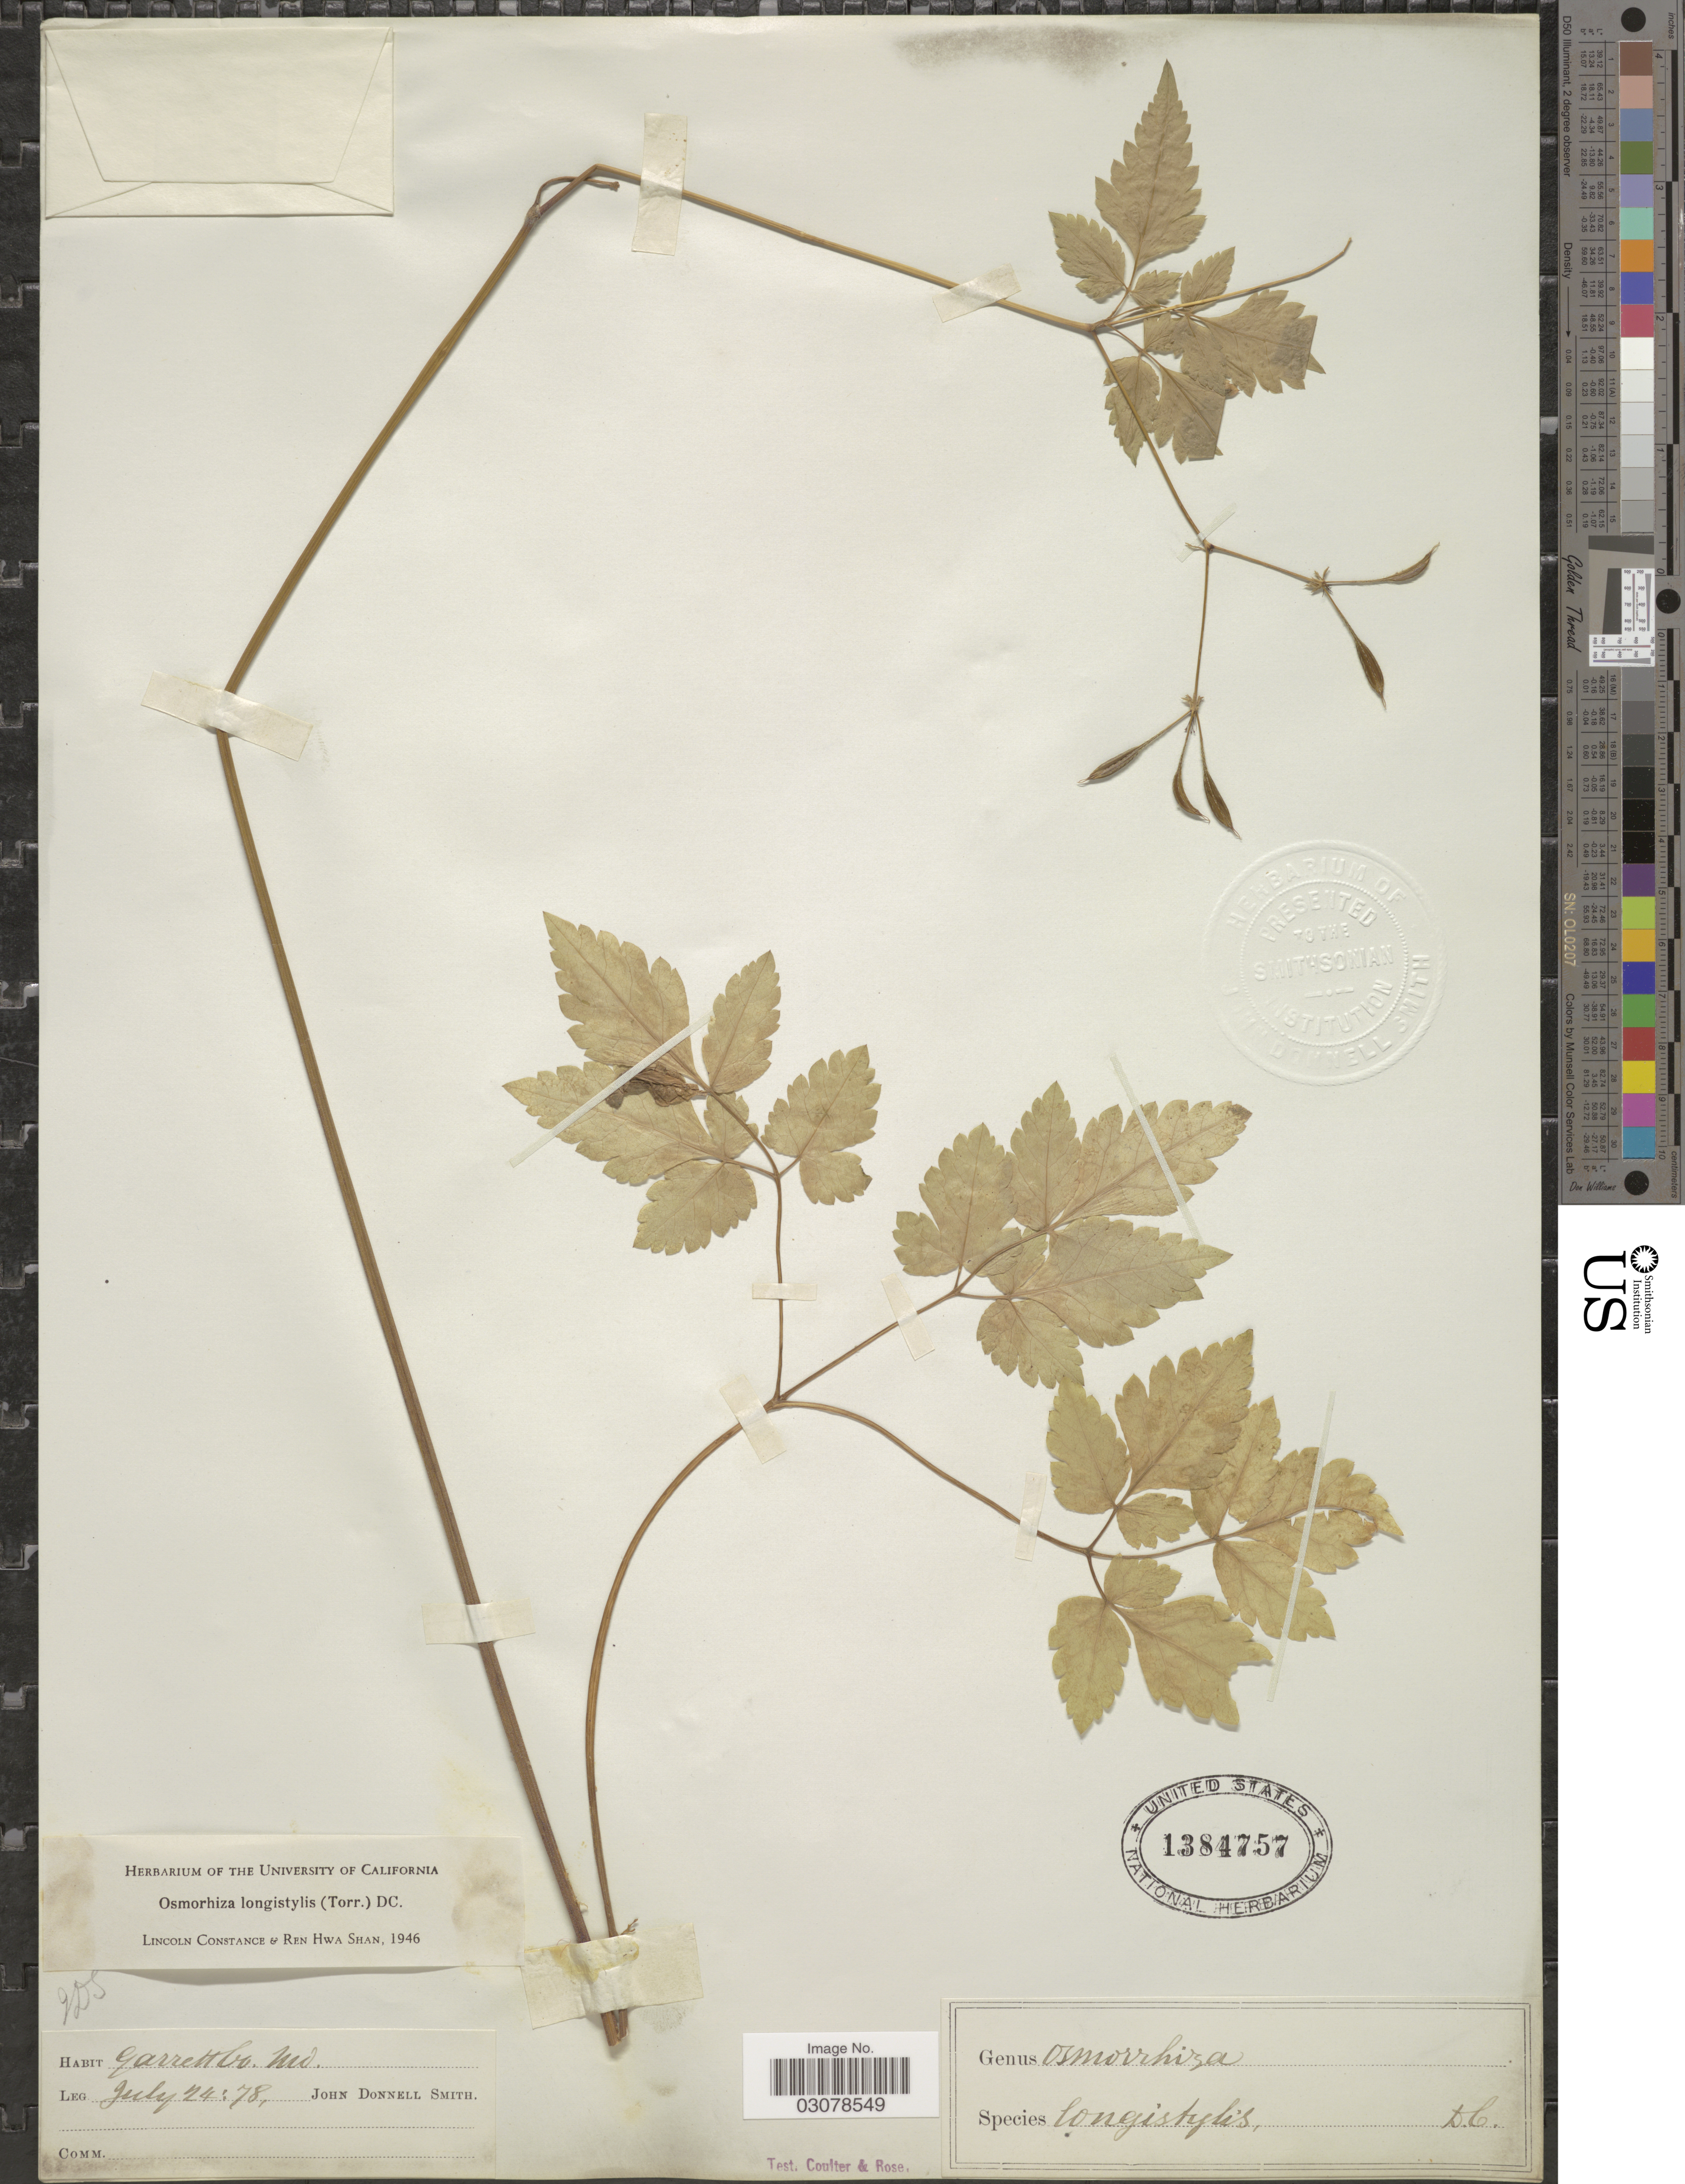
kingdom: Plantae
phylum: Tracheophyta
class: Magnoliopsida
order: Apiales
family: Apiaceae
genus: Osmorhiza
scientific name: Osmorhiza longistylis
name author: (Torr.) DC.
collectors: J. Donnell Smith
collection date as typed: Transcribed d/m/y: 24/7/78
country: United States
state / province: Maryland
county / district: Garrett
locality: Garrett Co.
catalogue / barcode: US 1384757